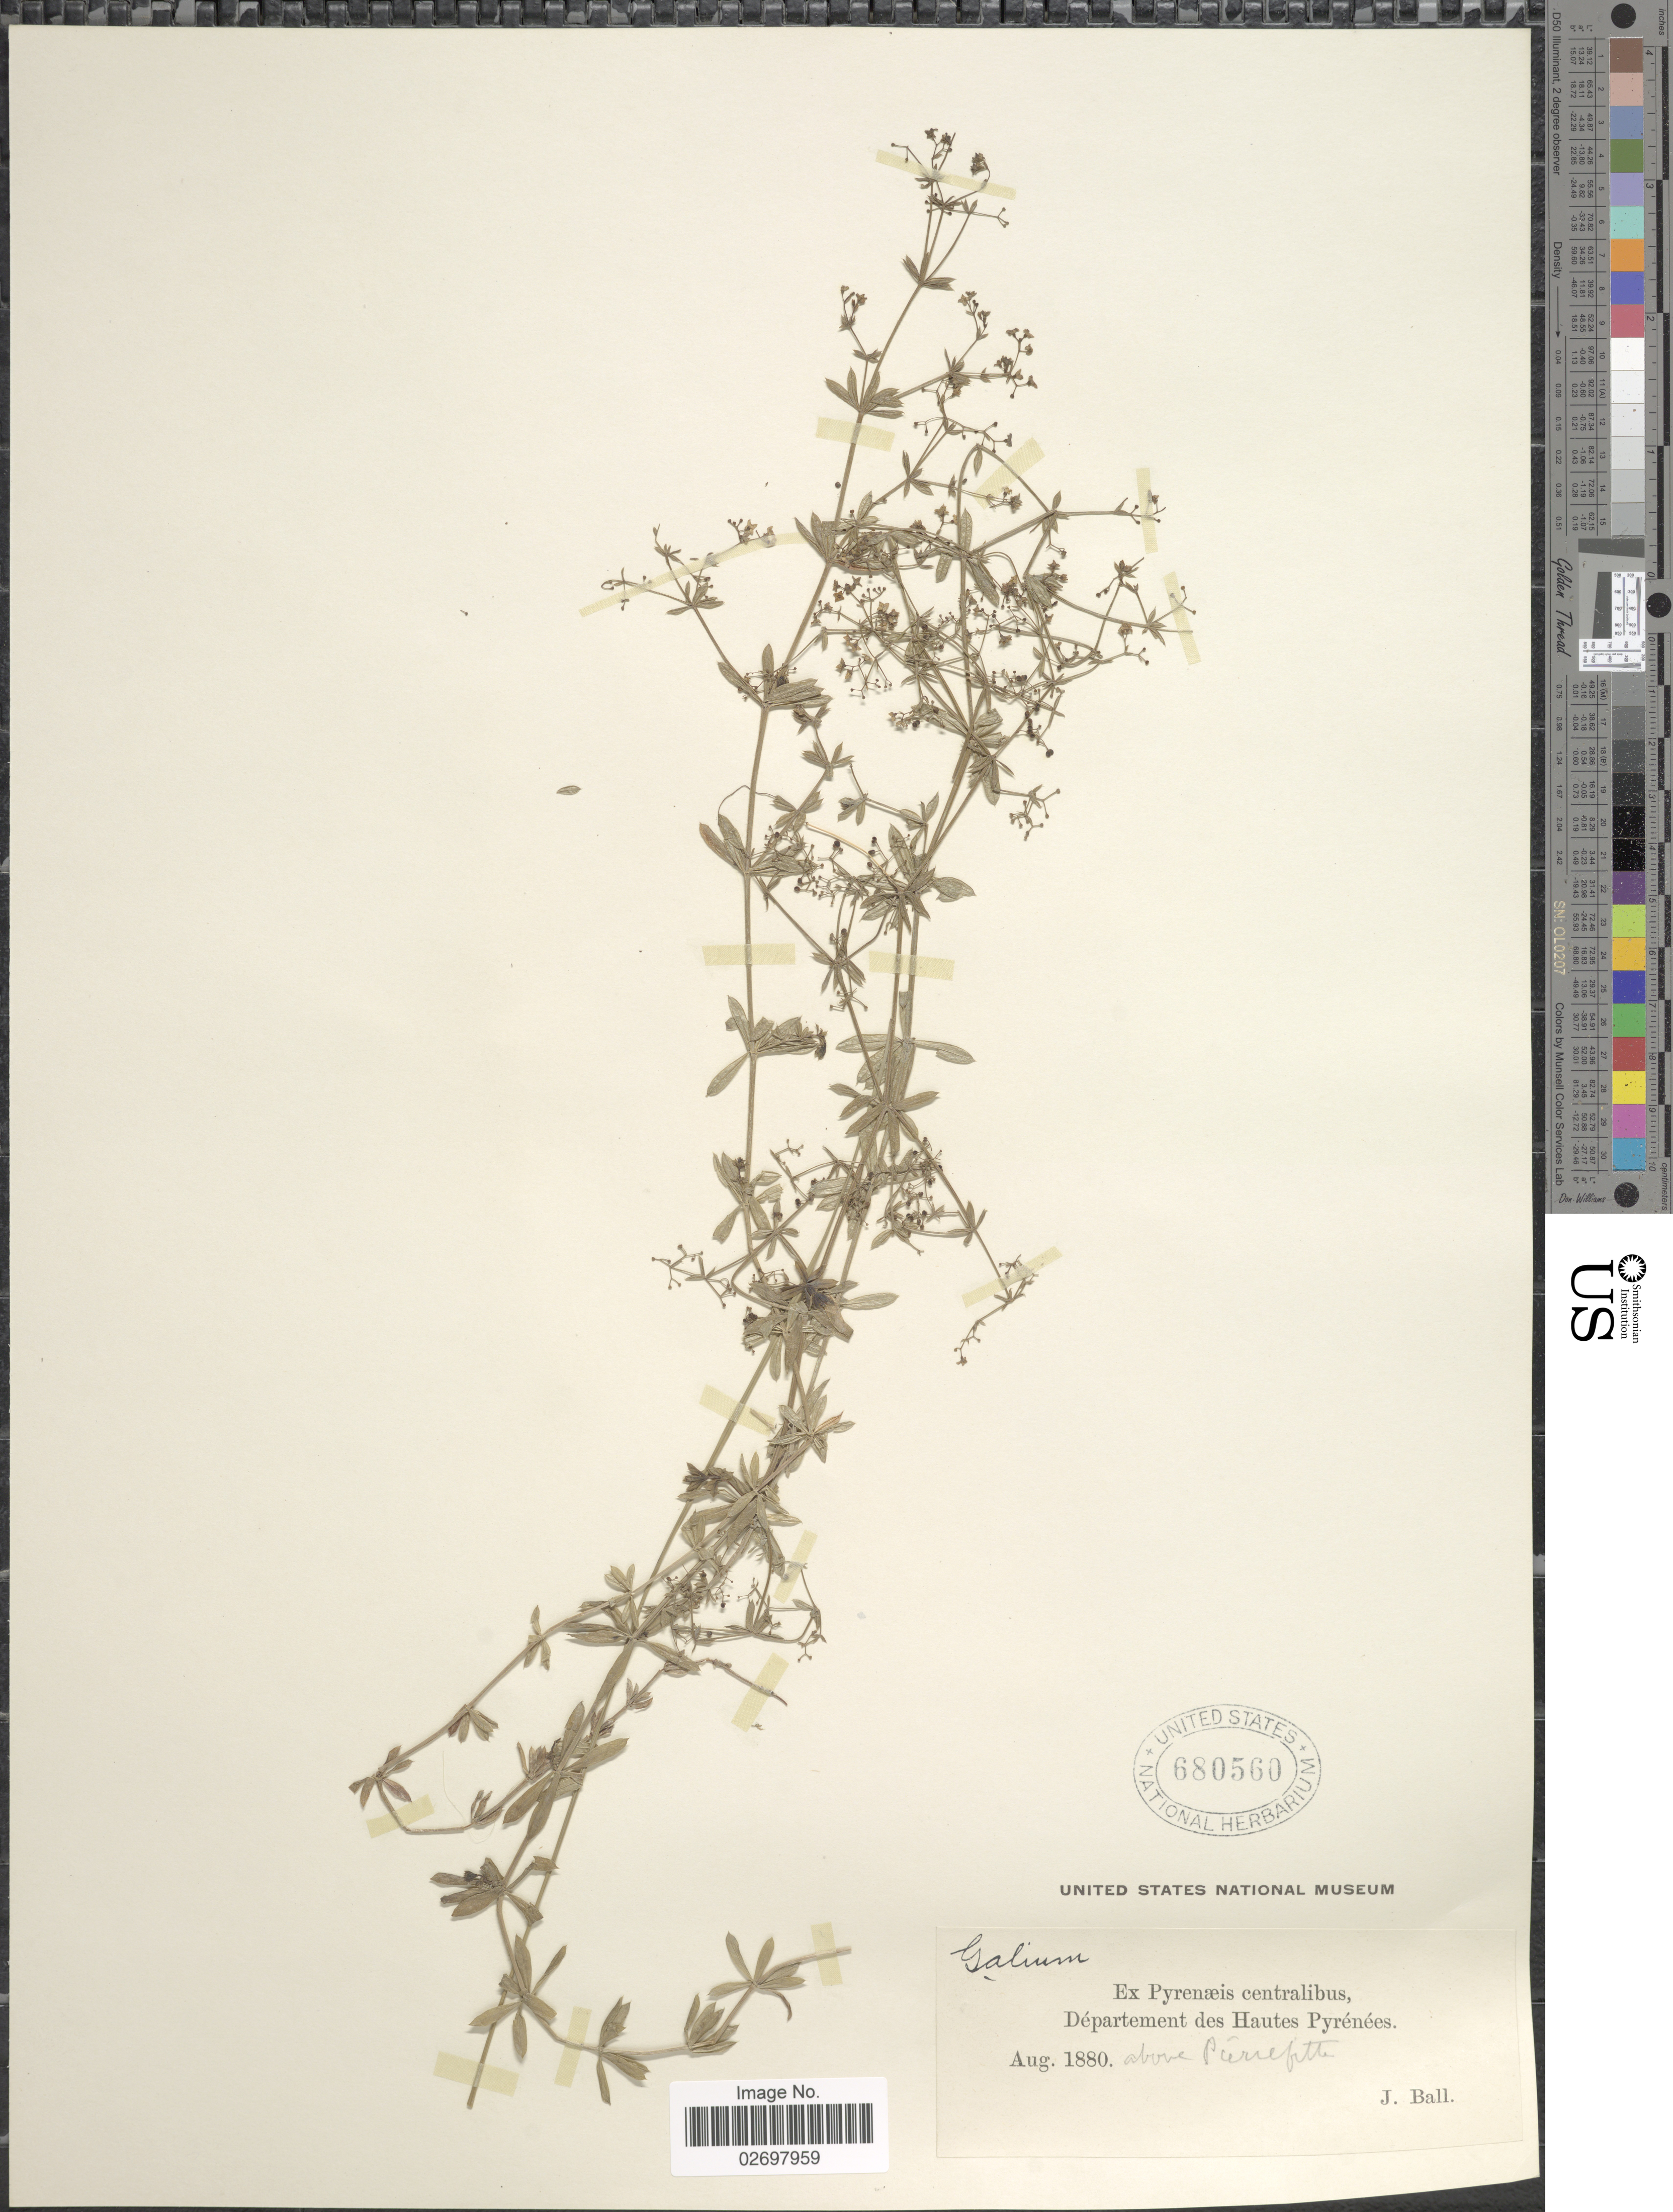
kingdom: Plantae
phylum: Tracheophyta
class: Magnoliopsida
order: Gentianales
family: Rubiaceae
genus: Galium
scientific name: Galium sp.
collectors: J. Ball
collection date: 1880-08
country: France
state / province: Occitanie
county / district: Hautes-Pyrénées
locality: Ex Pyrenaeis centralibus, Departement des Hautes Pyrenees, above Purrefitte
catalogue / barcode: US 680560